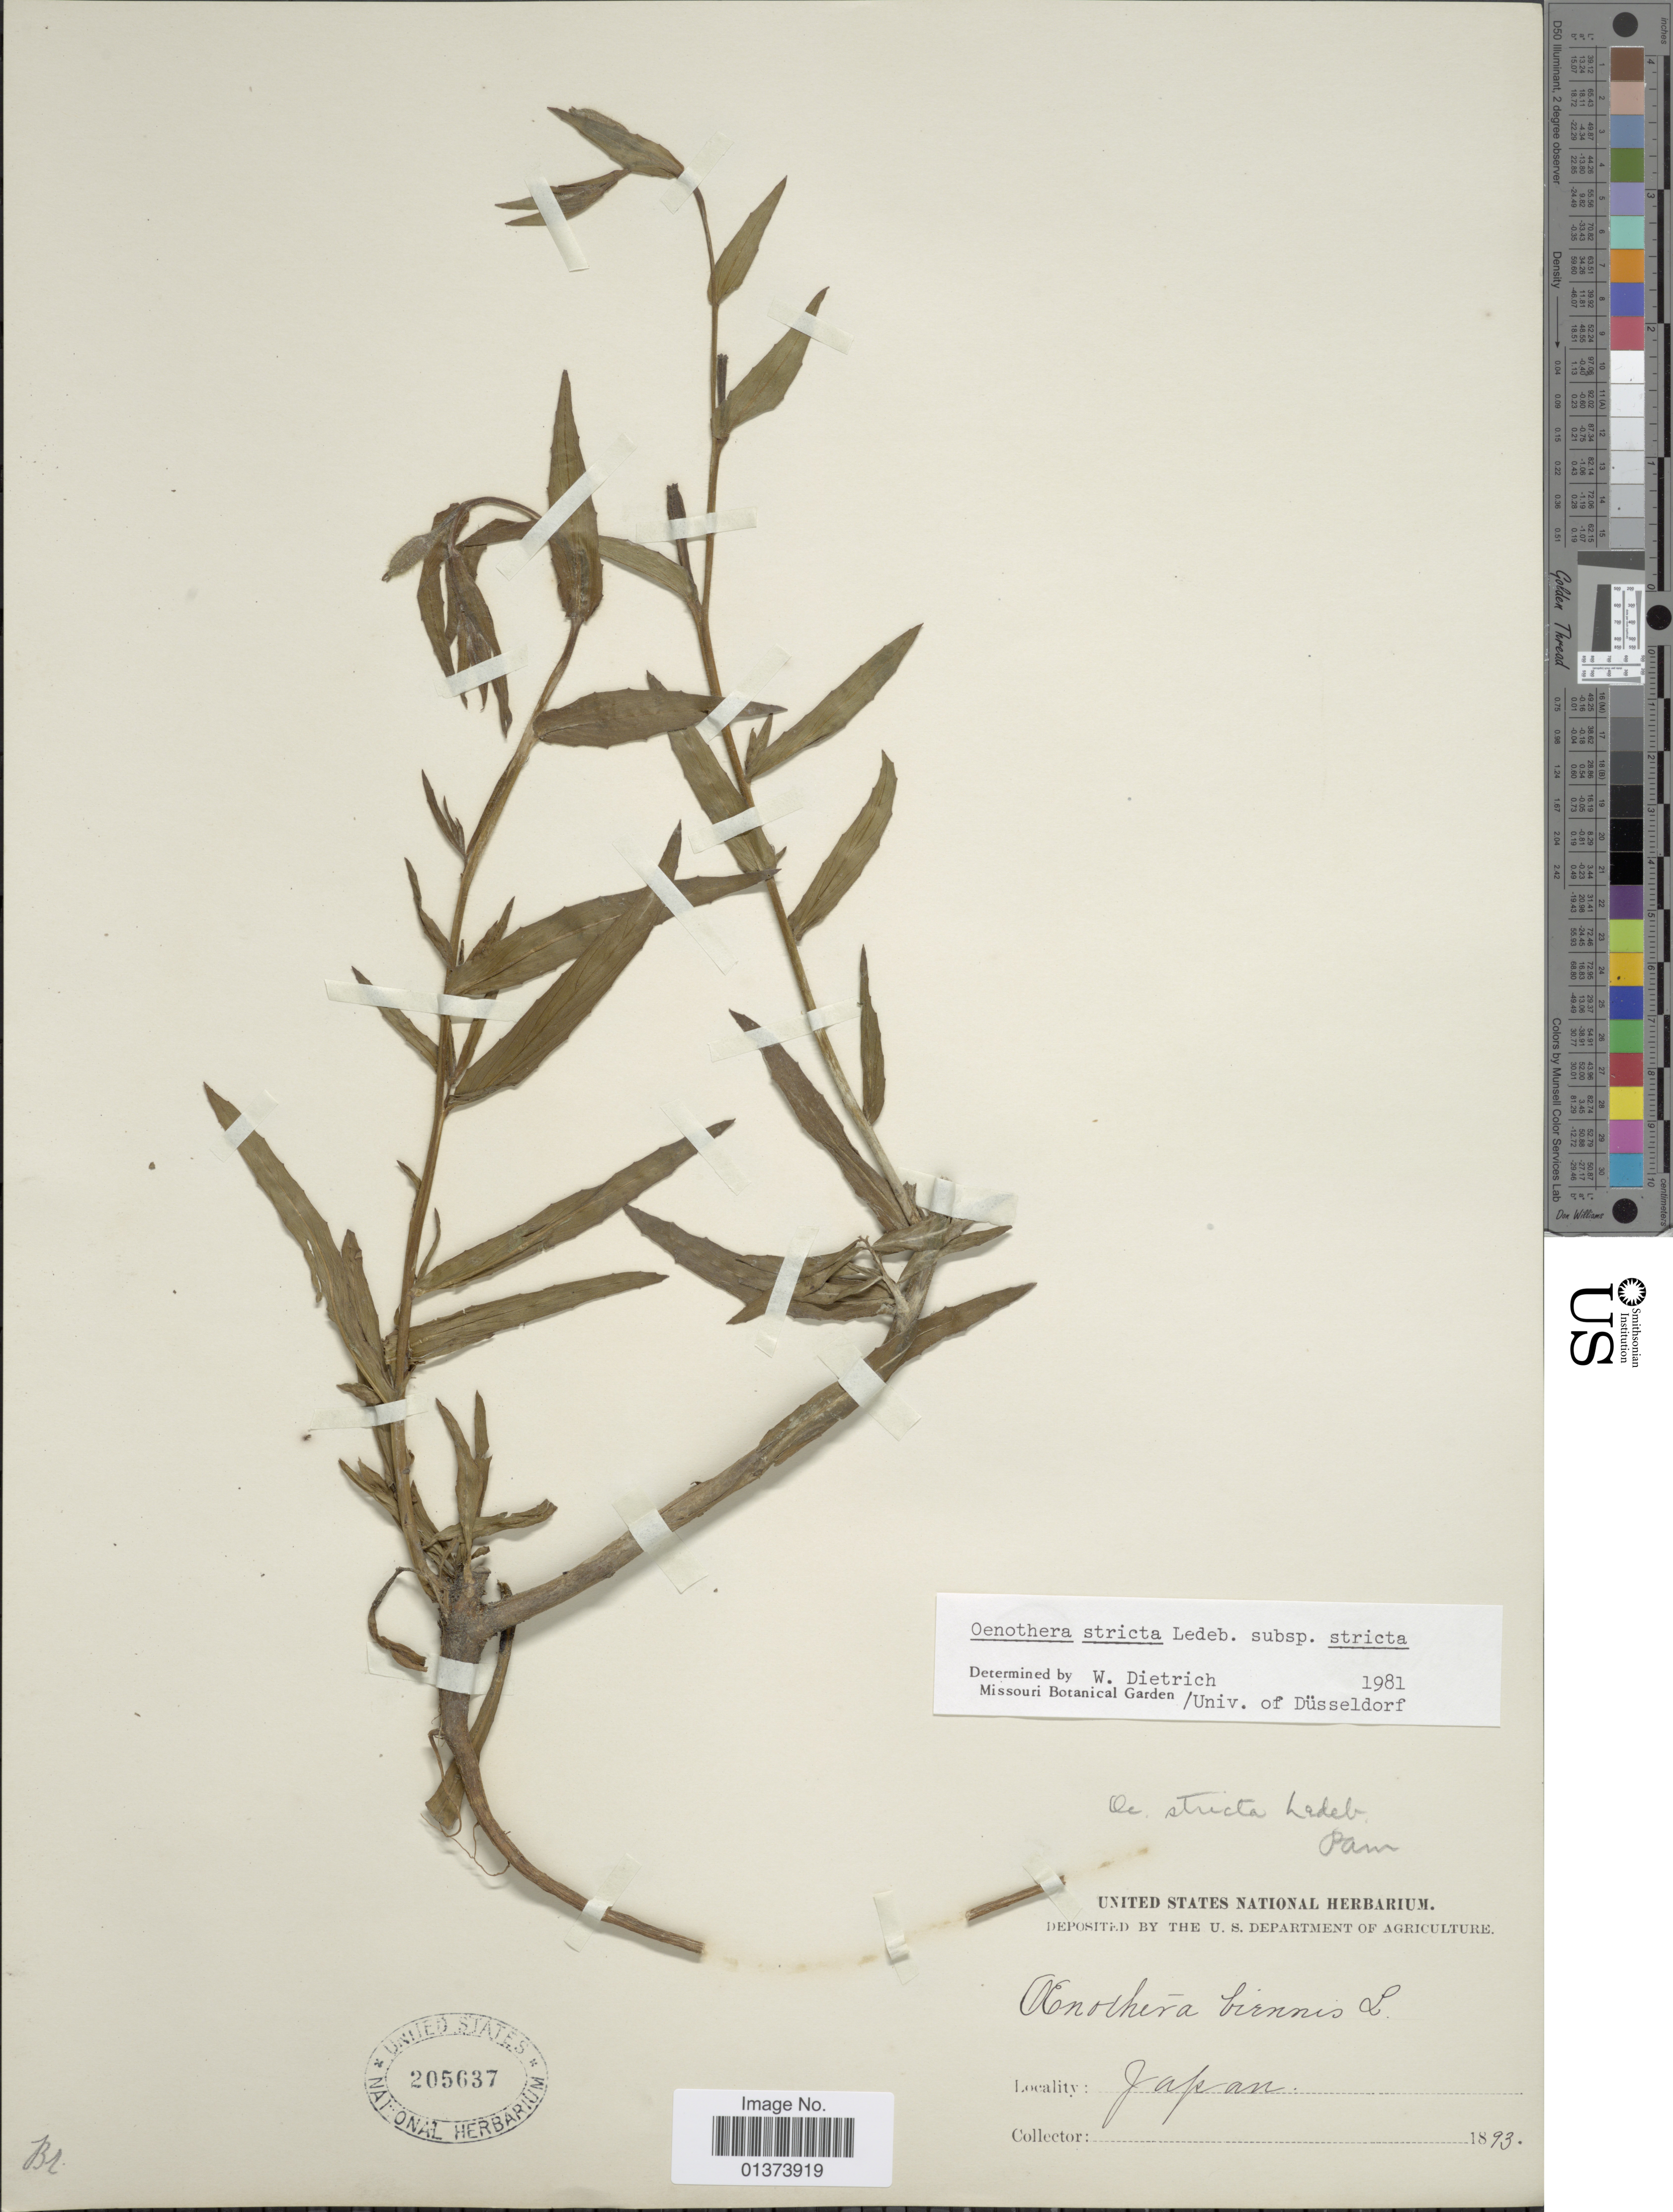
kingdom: Plantae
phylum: Tracheophyta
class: Magnoliopsida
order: Myrtales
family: Onagraceae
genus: Oenothera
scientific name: Oenothera stricta subsp. stricta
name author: Ledeb. ex Link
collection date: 1893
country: Japan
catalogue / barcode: US 205637